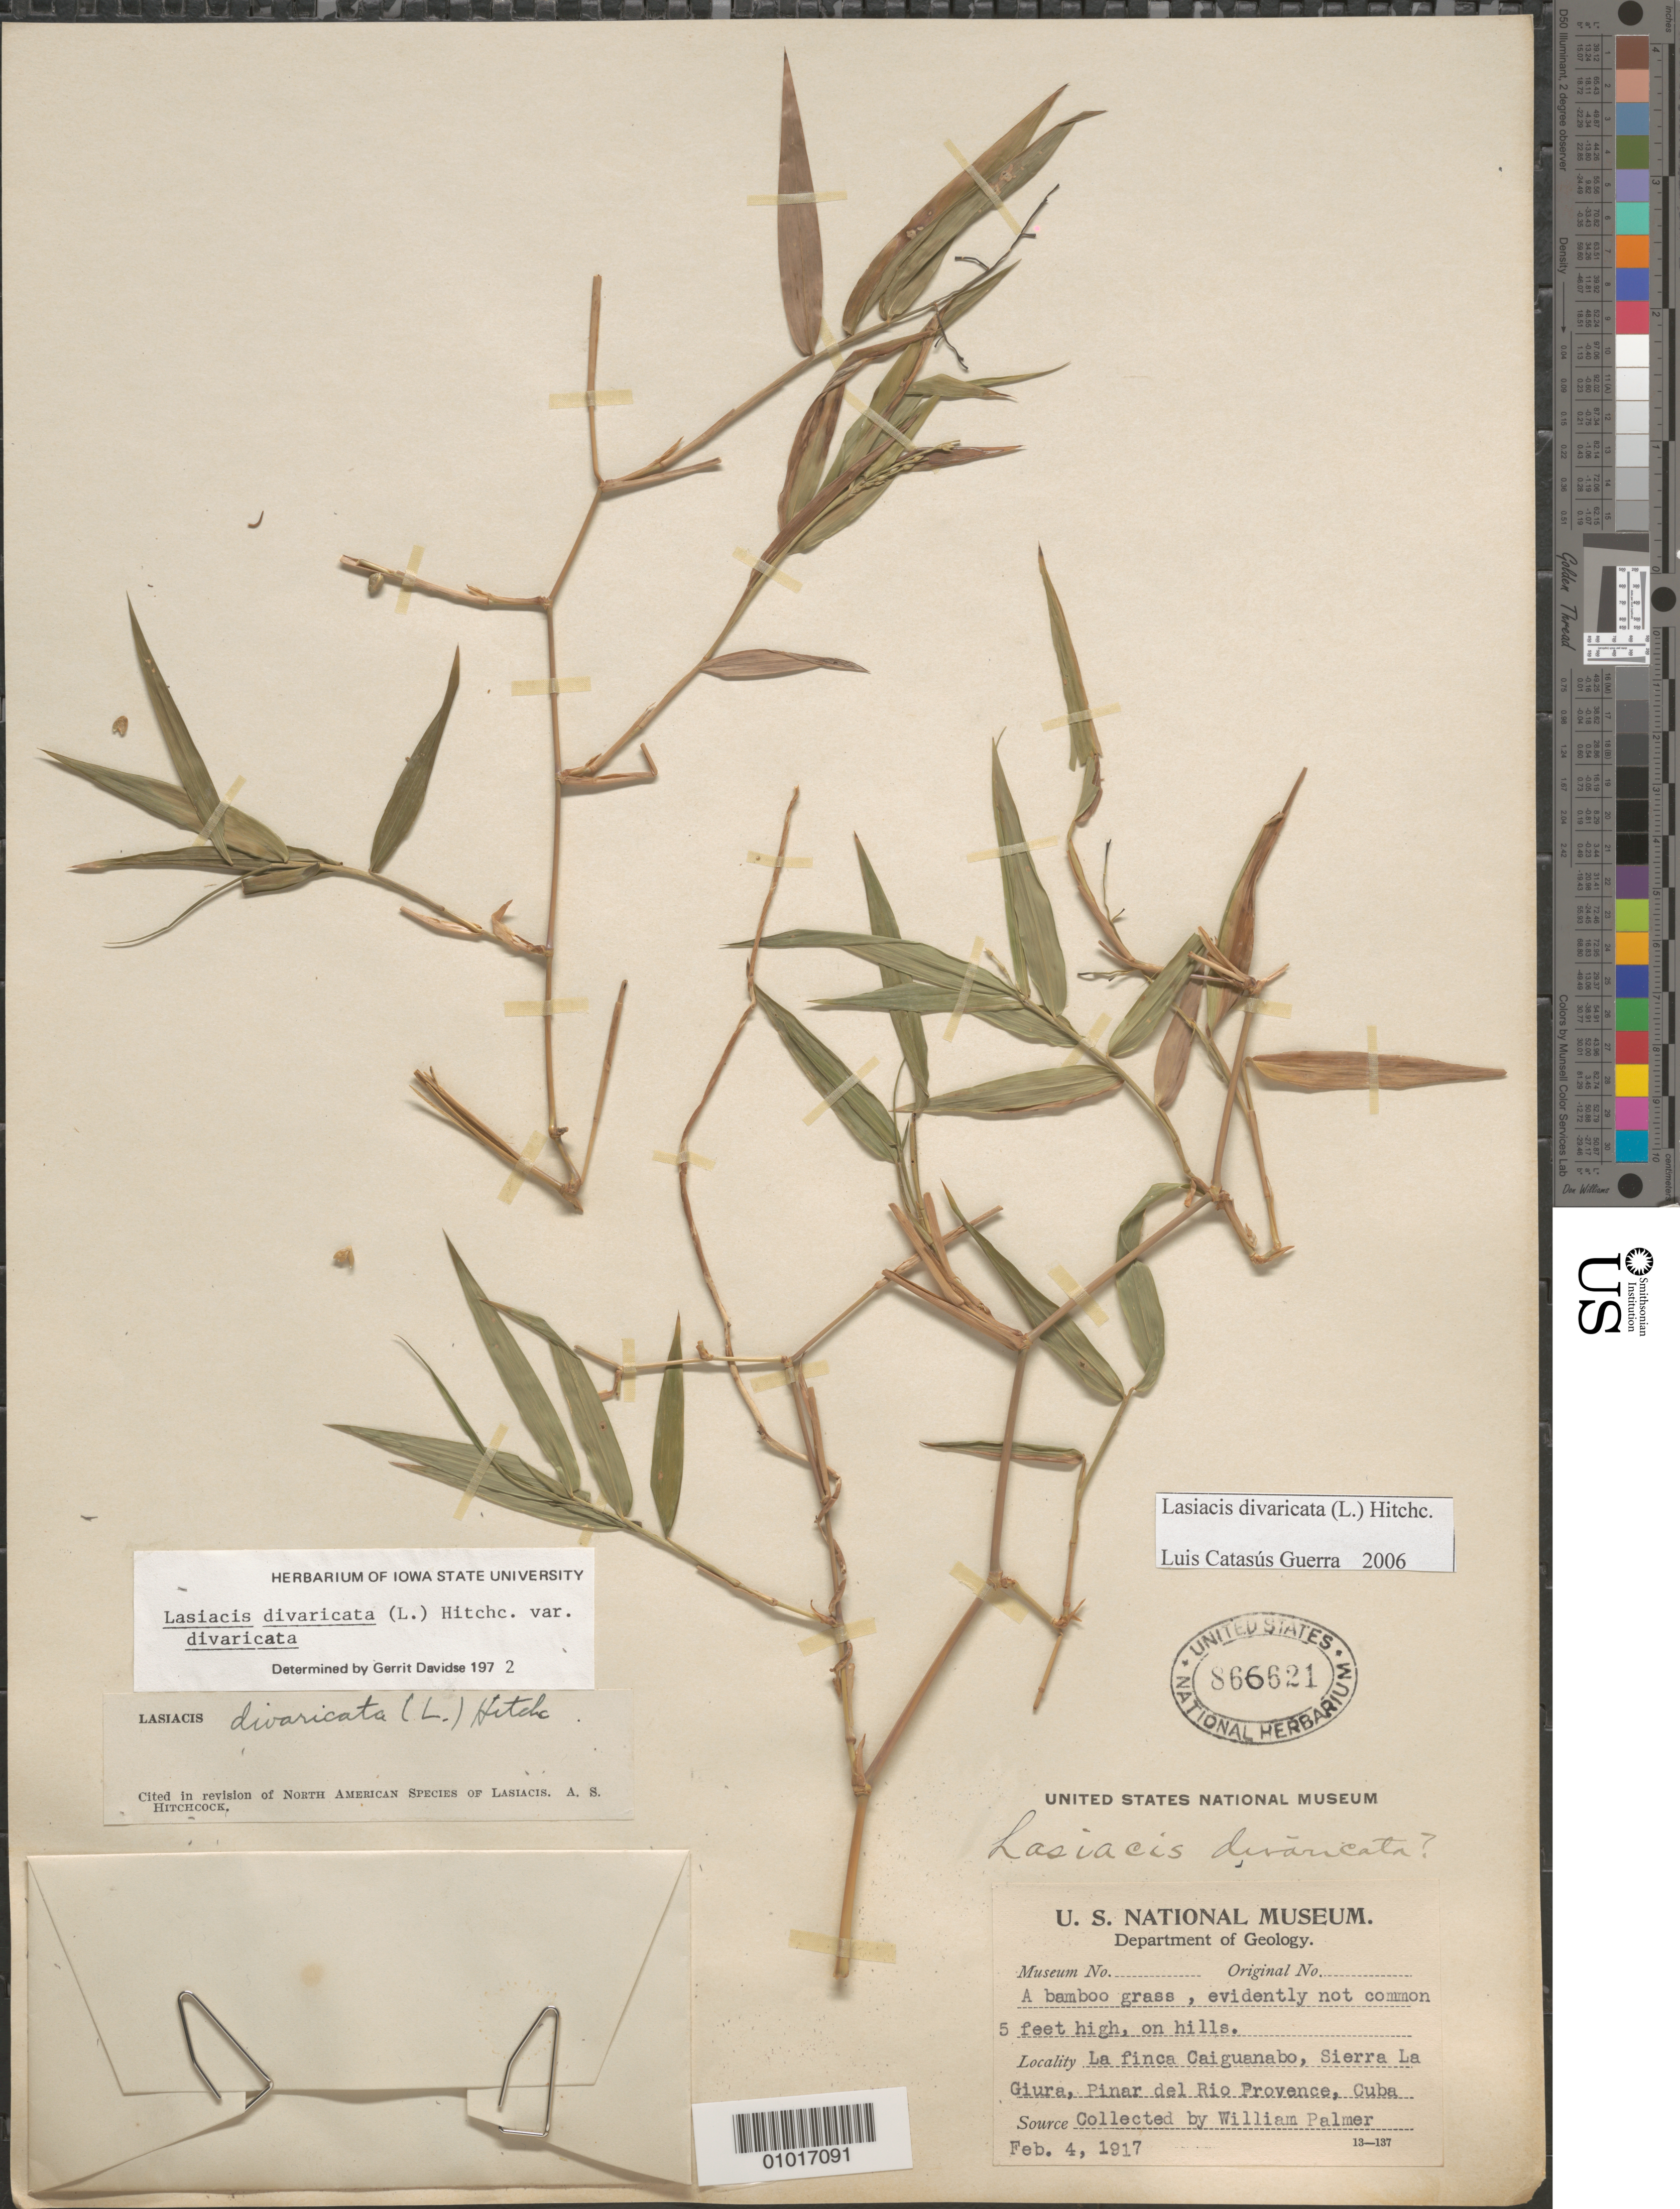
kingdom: Plantae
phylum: Tracheophyta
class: Liliopsida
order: Poales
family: Poaceae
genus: Lasiacis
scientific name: Lasiacis divaricata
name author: (L.) Hitchc.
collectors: W. Palmer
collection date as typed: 04 Feb 1917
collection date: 1917-02-04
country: Cuba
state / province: Pinar del Rio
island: Cuba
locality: La Fince Caiguanabo, Sierra La Giura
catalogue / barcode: US 866621